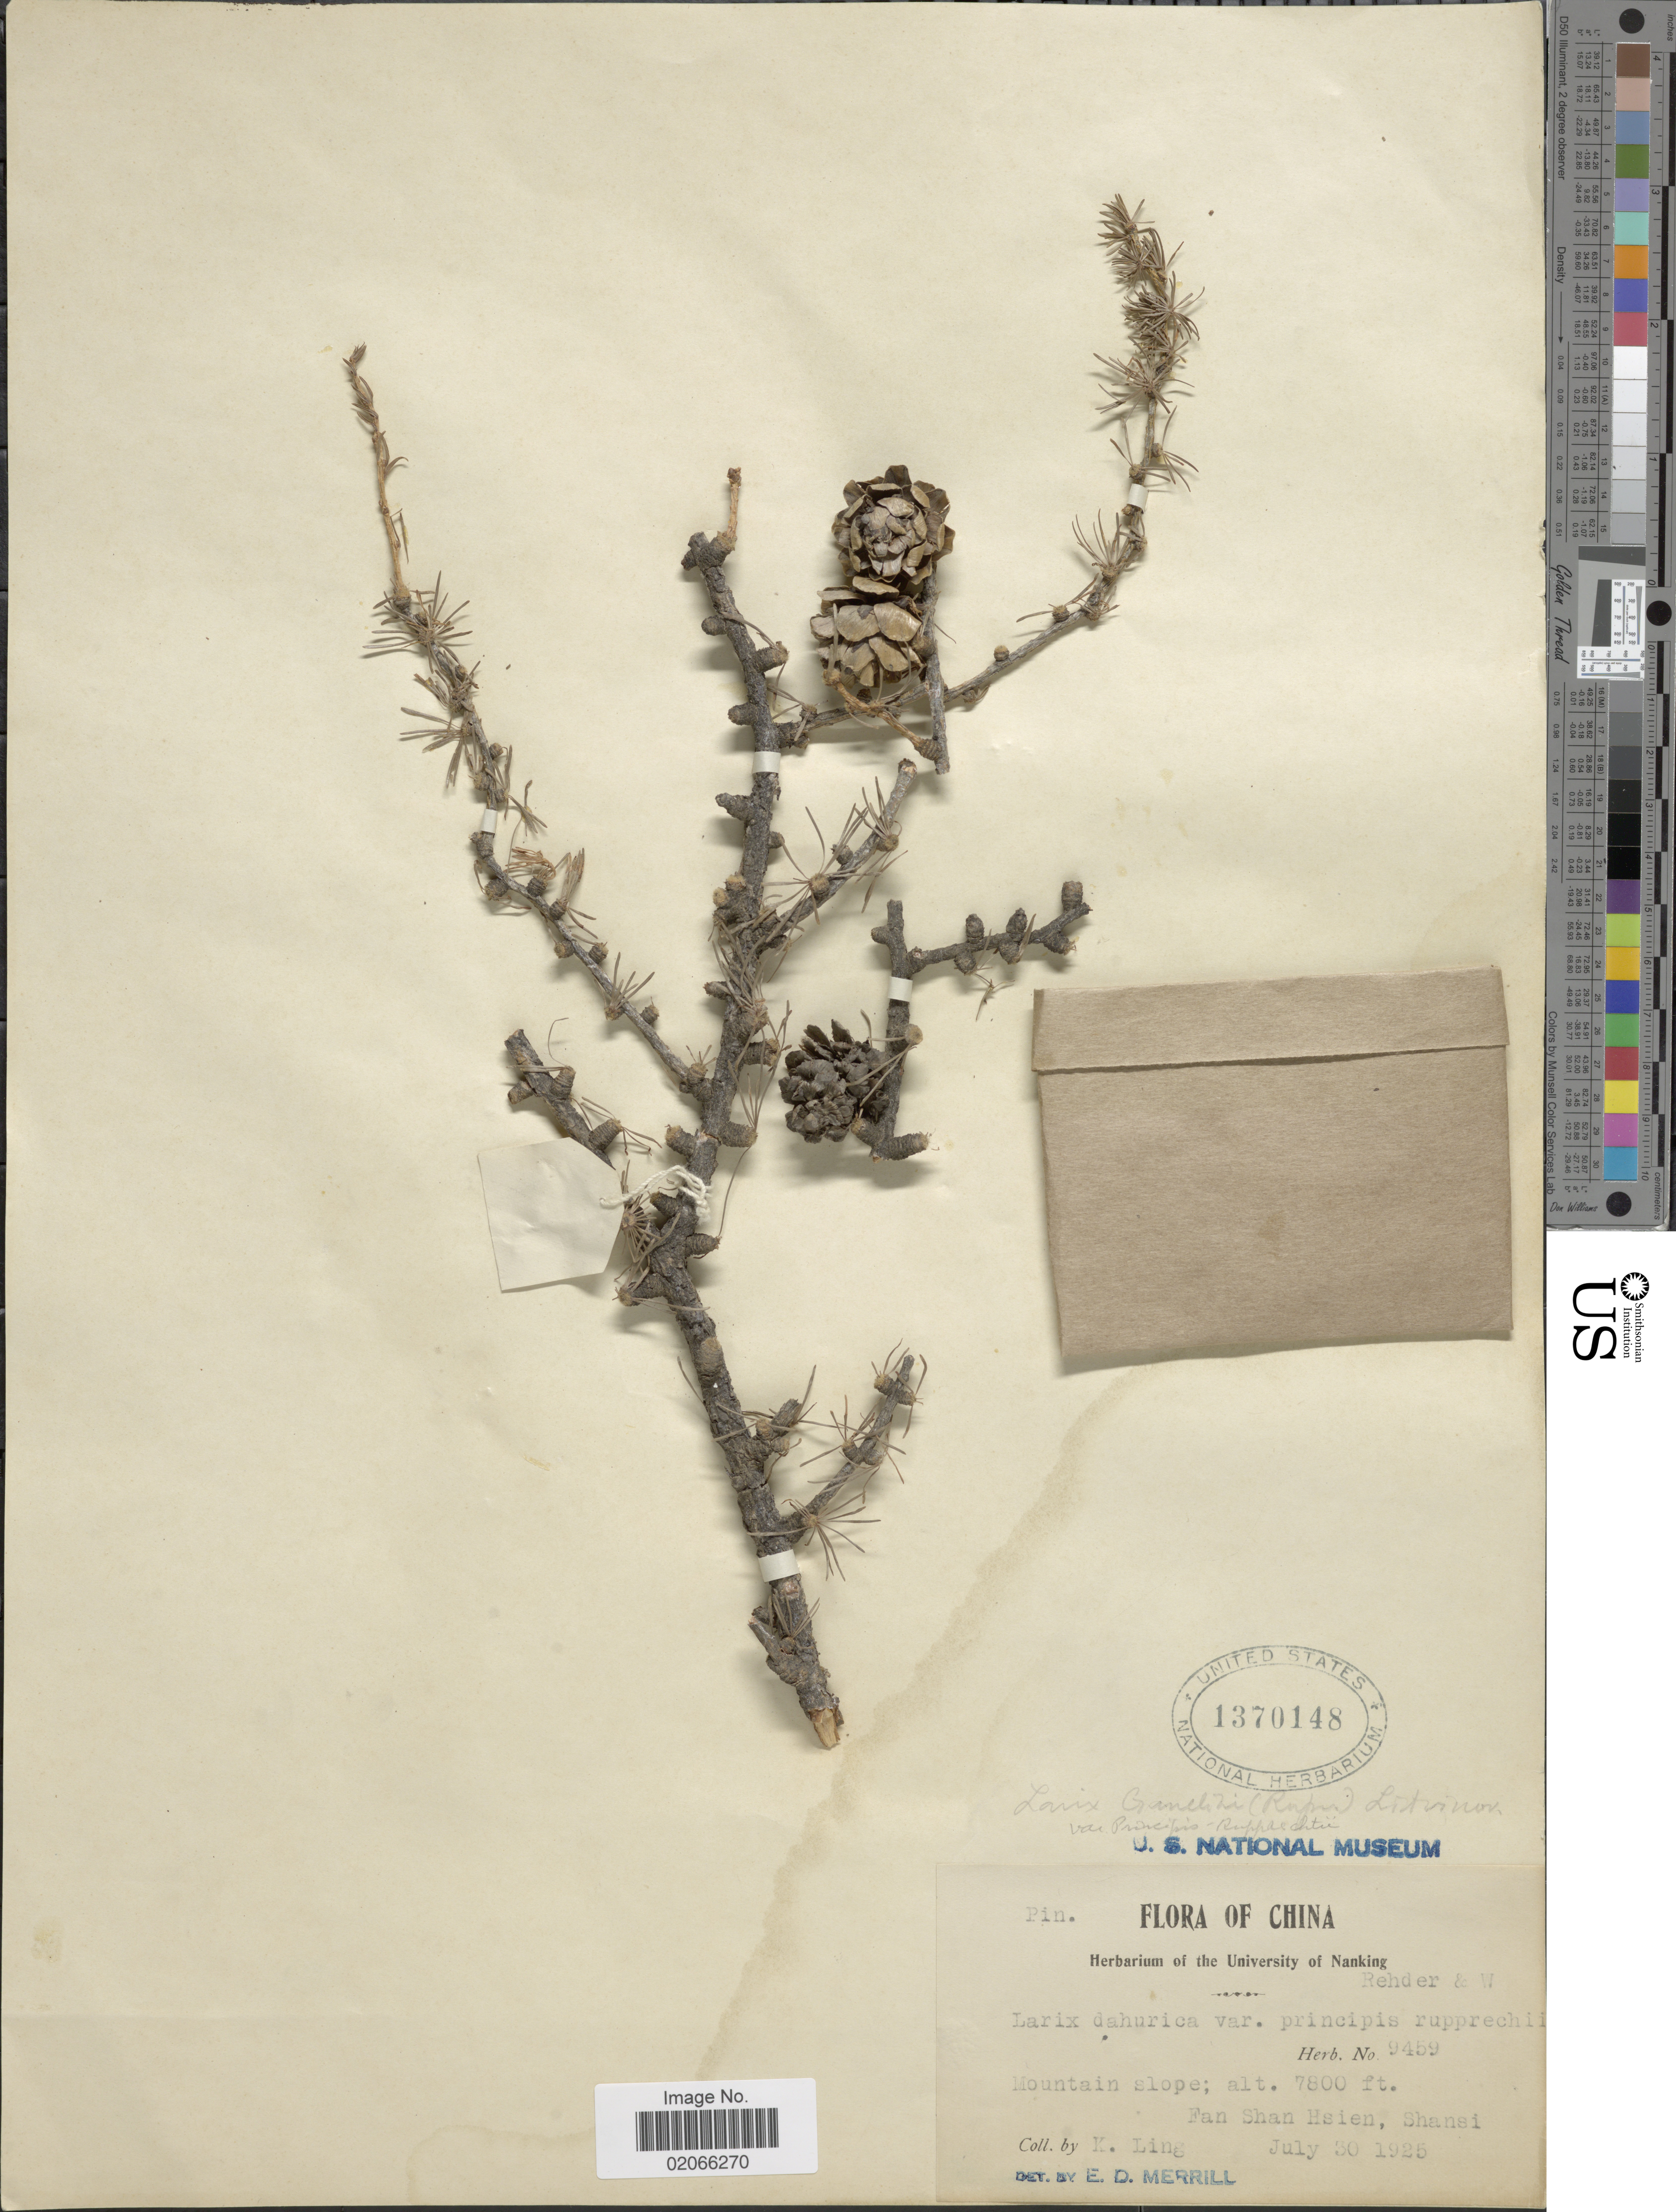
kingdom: Plantae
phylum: Tracheophyta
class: Pinopsida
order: Pinales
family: Pinaceae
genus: Larix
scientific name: Larix griffithii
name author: Hook. f.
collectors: K. Ling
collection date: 1925-07-30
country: China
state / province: Shanxi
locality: Mountain slope; Fan Shan Hsien, Shansi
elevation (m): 2377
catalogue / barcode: US 1370148